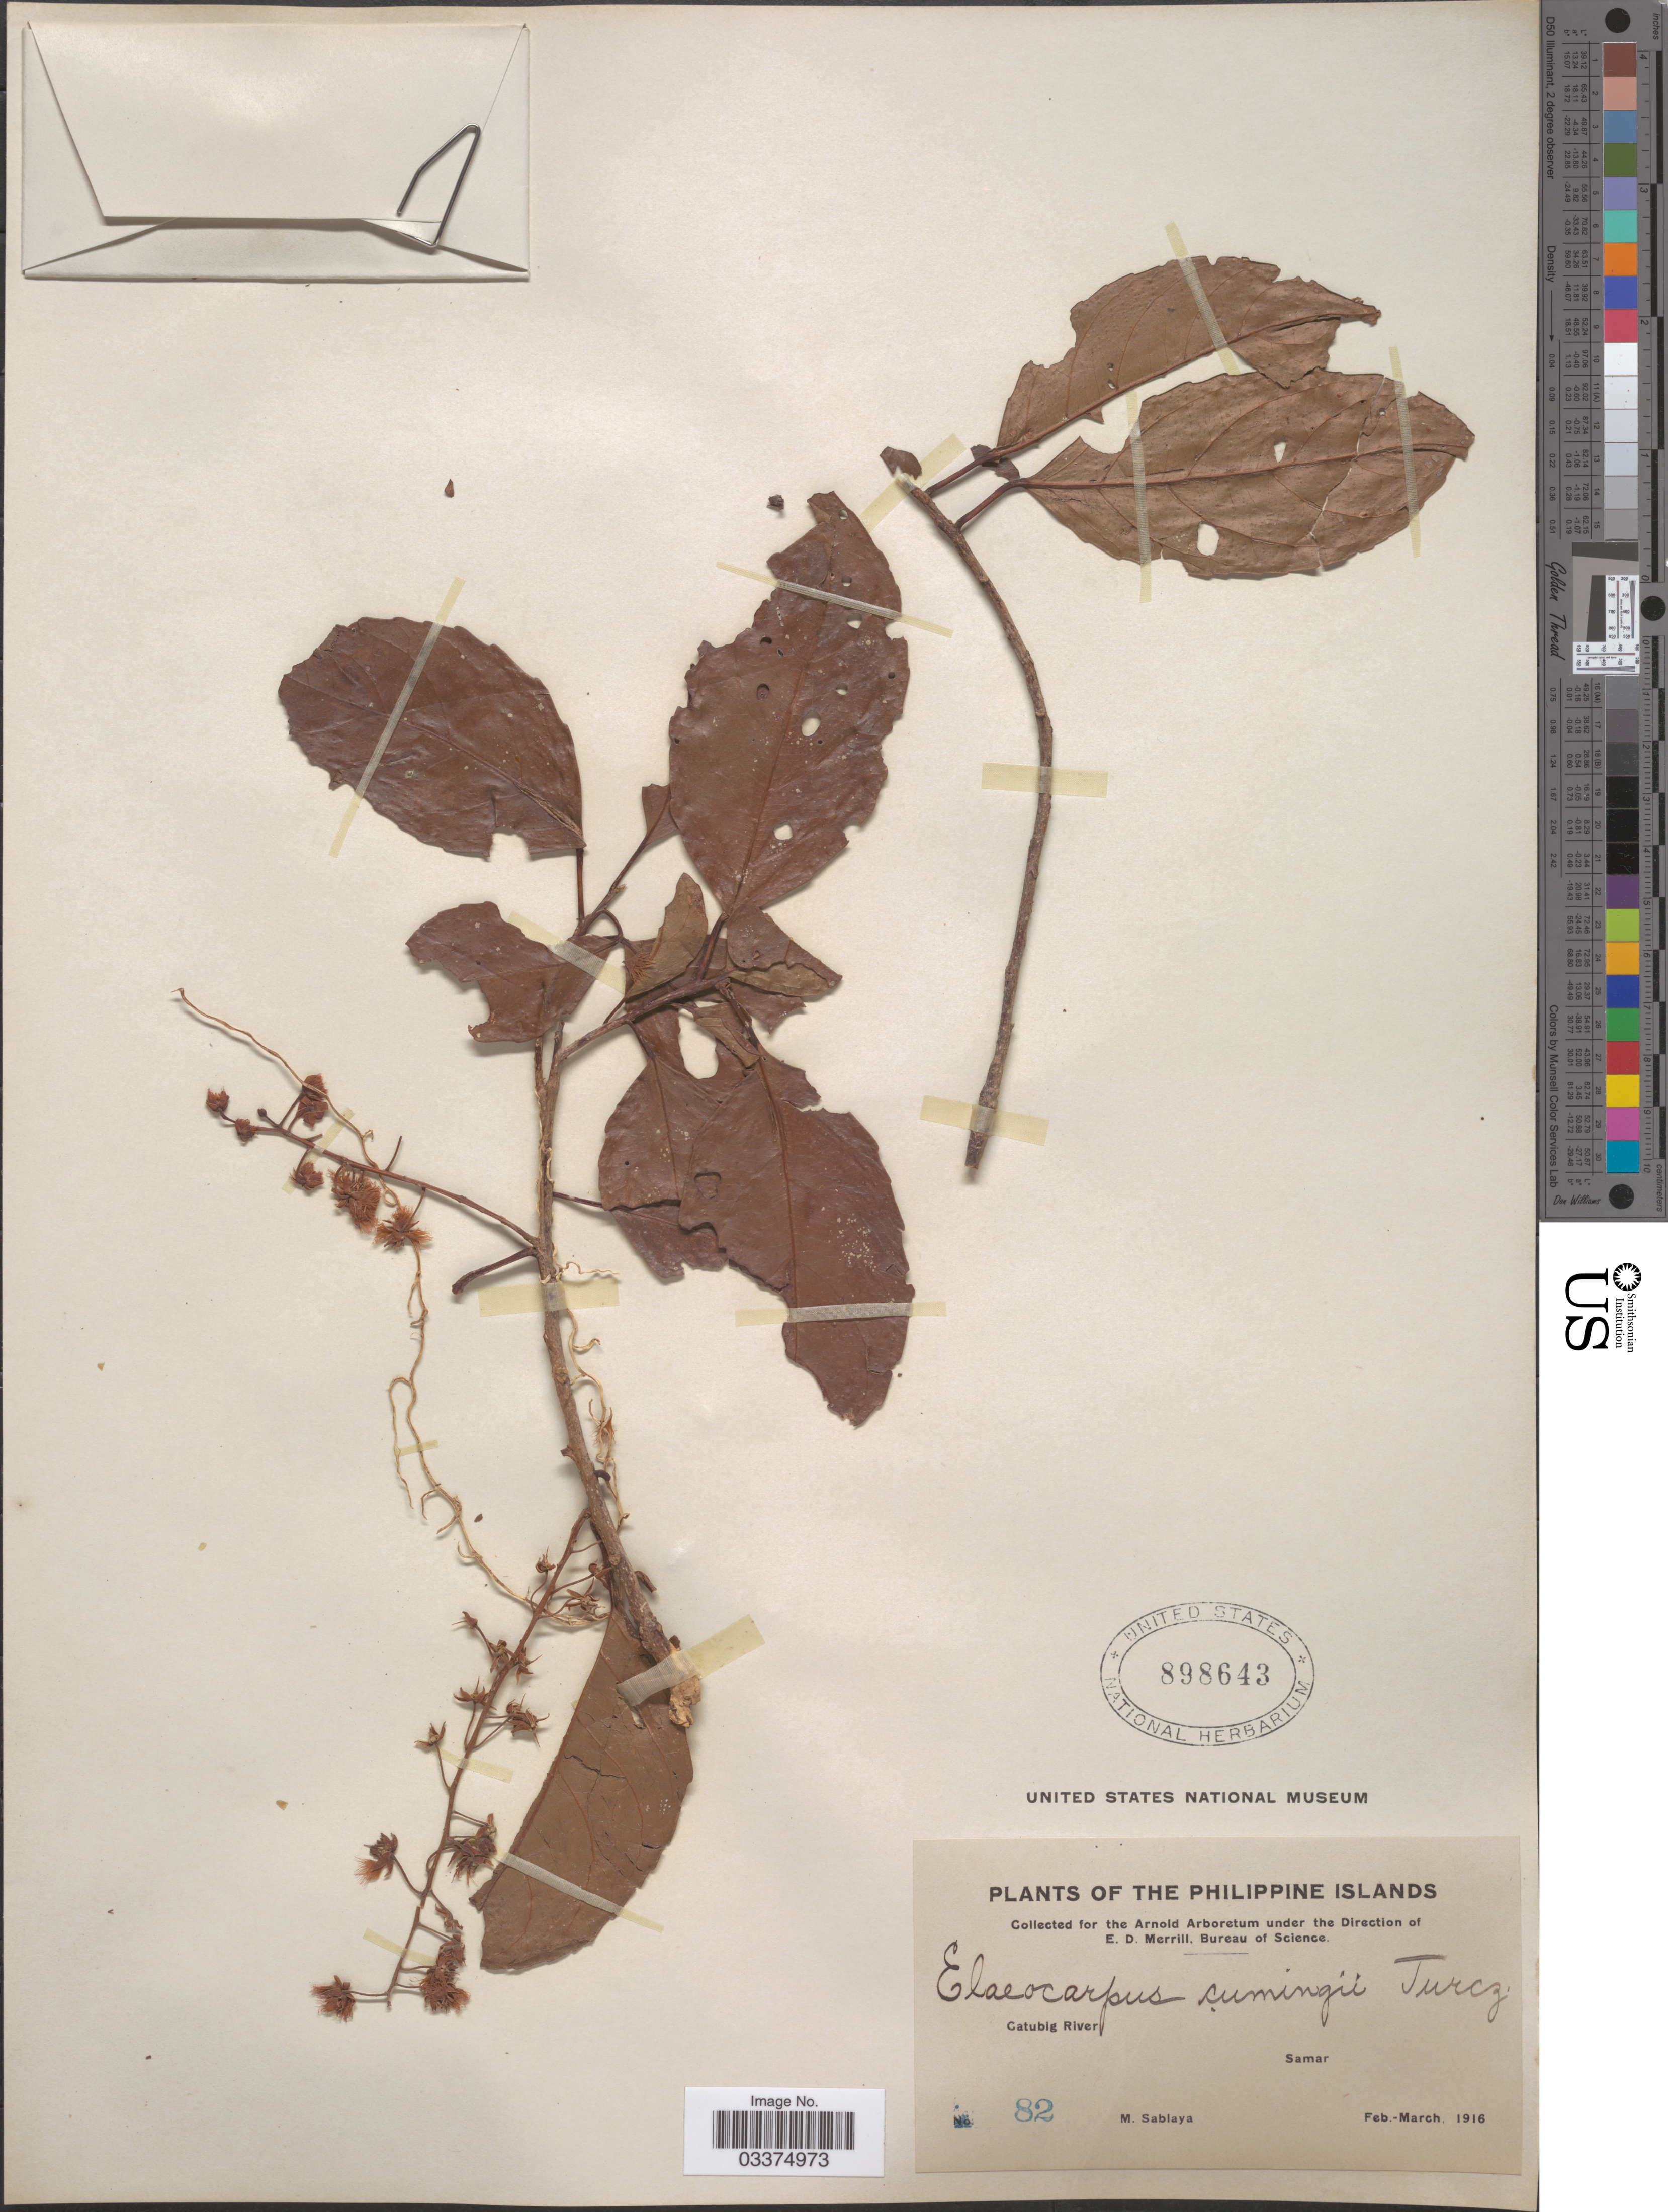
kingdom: Plantae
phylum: Tracheophyta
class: Magnoliopsida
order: Oxalidales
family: Elaeocarpaceae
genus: Elaeocarpus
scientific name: Elaeocarpus cumingii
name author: Turcz.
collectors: M. Sablaya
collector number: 82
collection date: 1916-02/1916-03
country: Philippines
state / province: Eastern Visayas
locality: Catubig River, Samar.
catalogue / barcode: US 898643